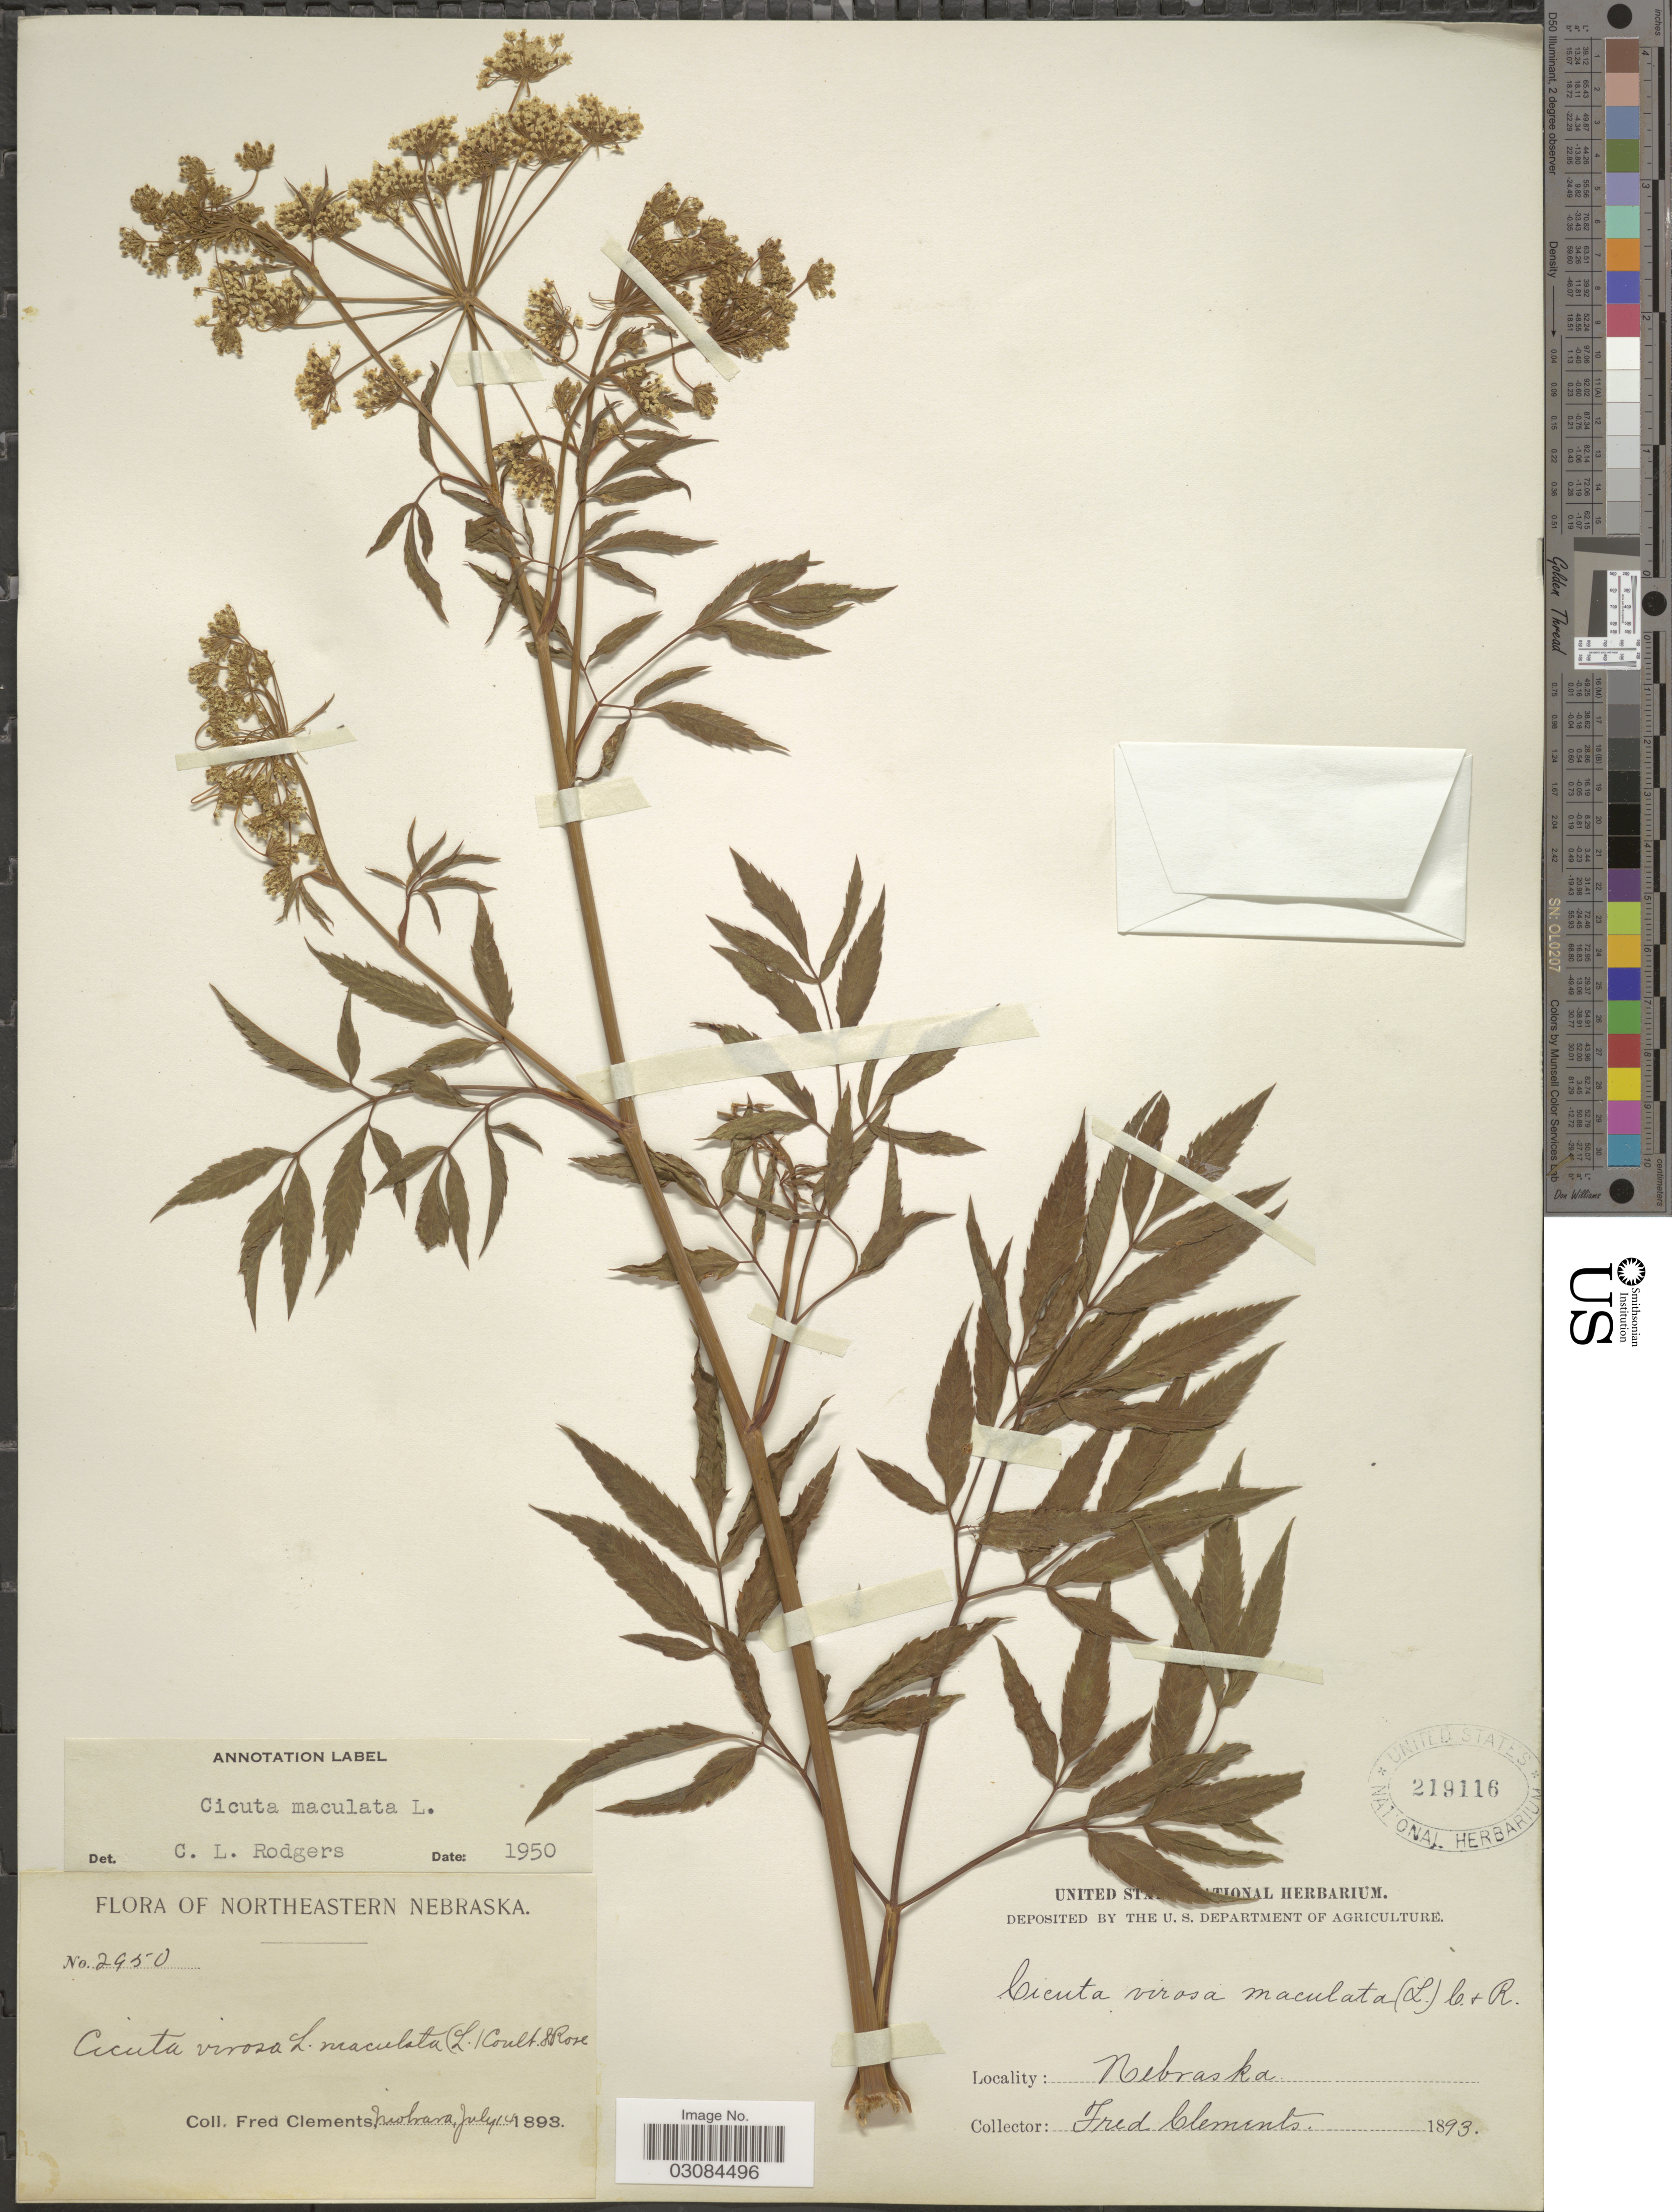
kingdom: Plantae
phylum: Tracheophyta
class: Magnoliopsida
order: Apiales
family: Apiaceae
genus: Cicuta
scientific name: Cicuta maculata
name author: L.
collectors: F. Clements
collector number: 2950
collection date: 1893-07-14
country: United States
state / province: Nebraska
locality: Northeastern Nebraska.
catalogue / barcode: US 219116